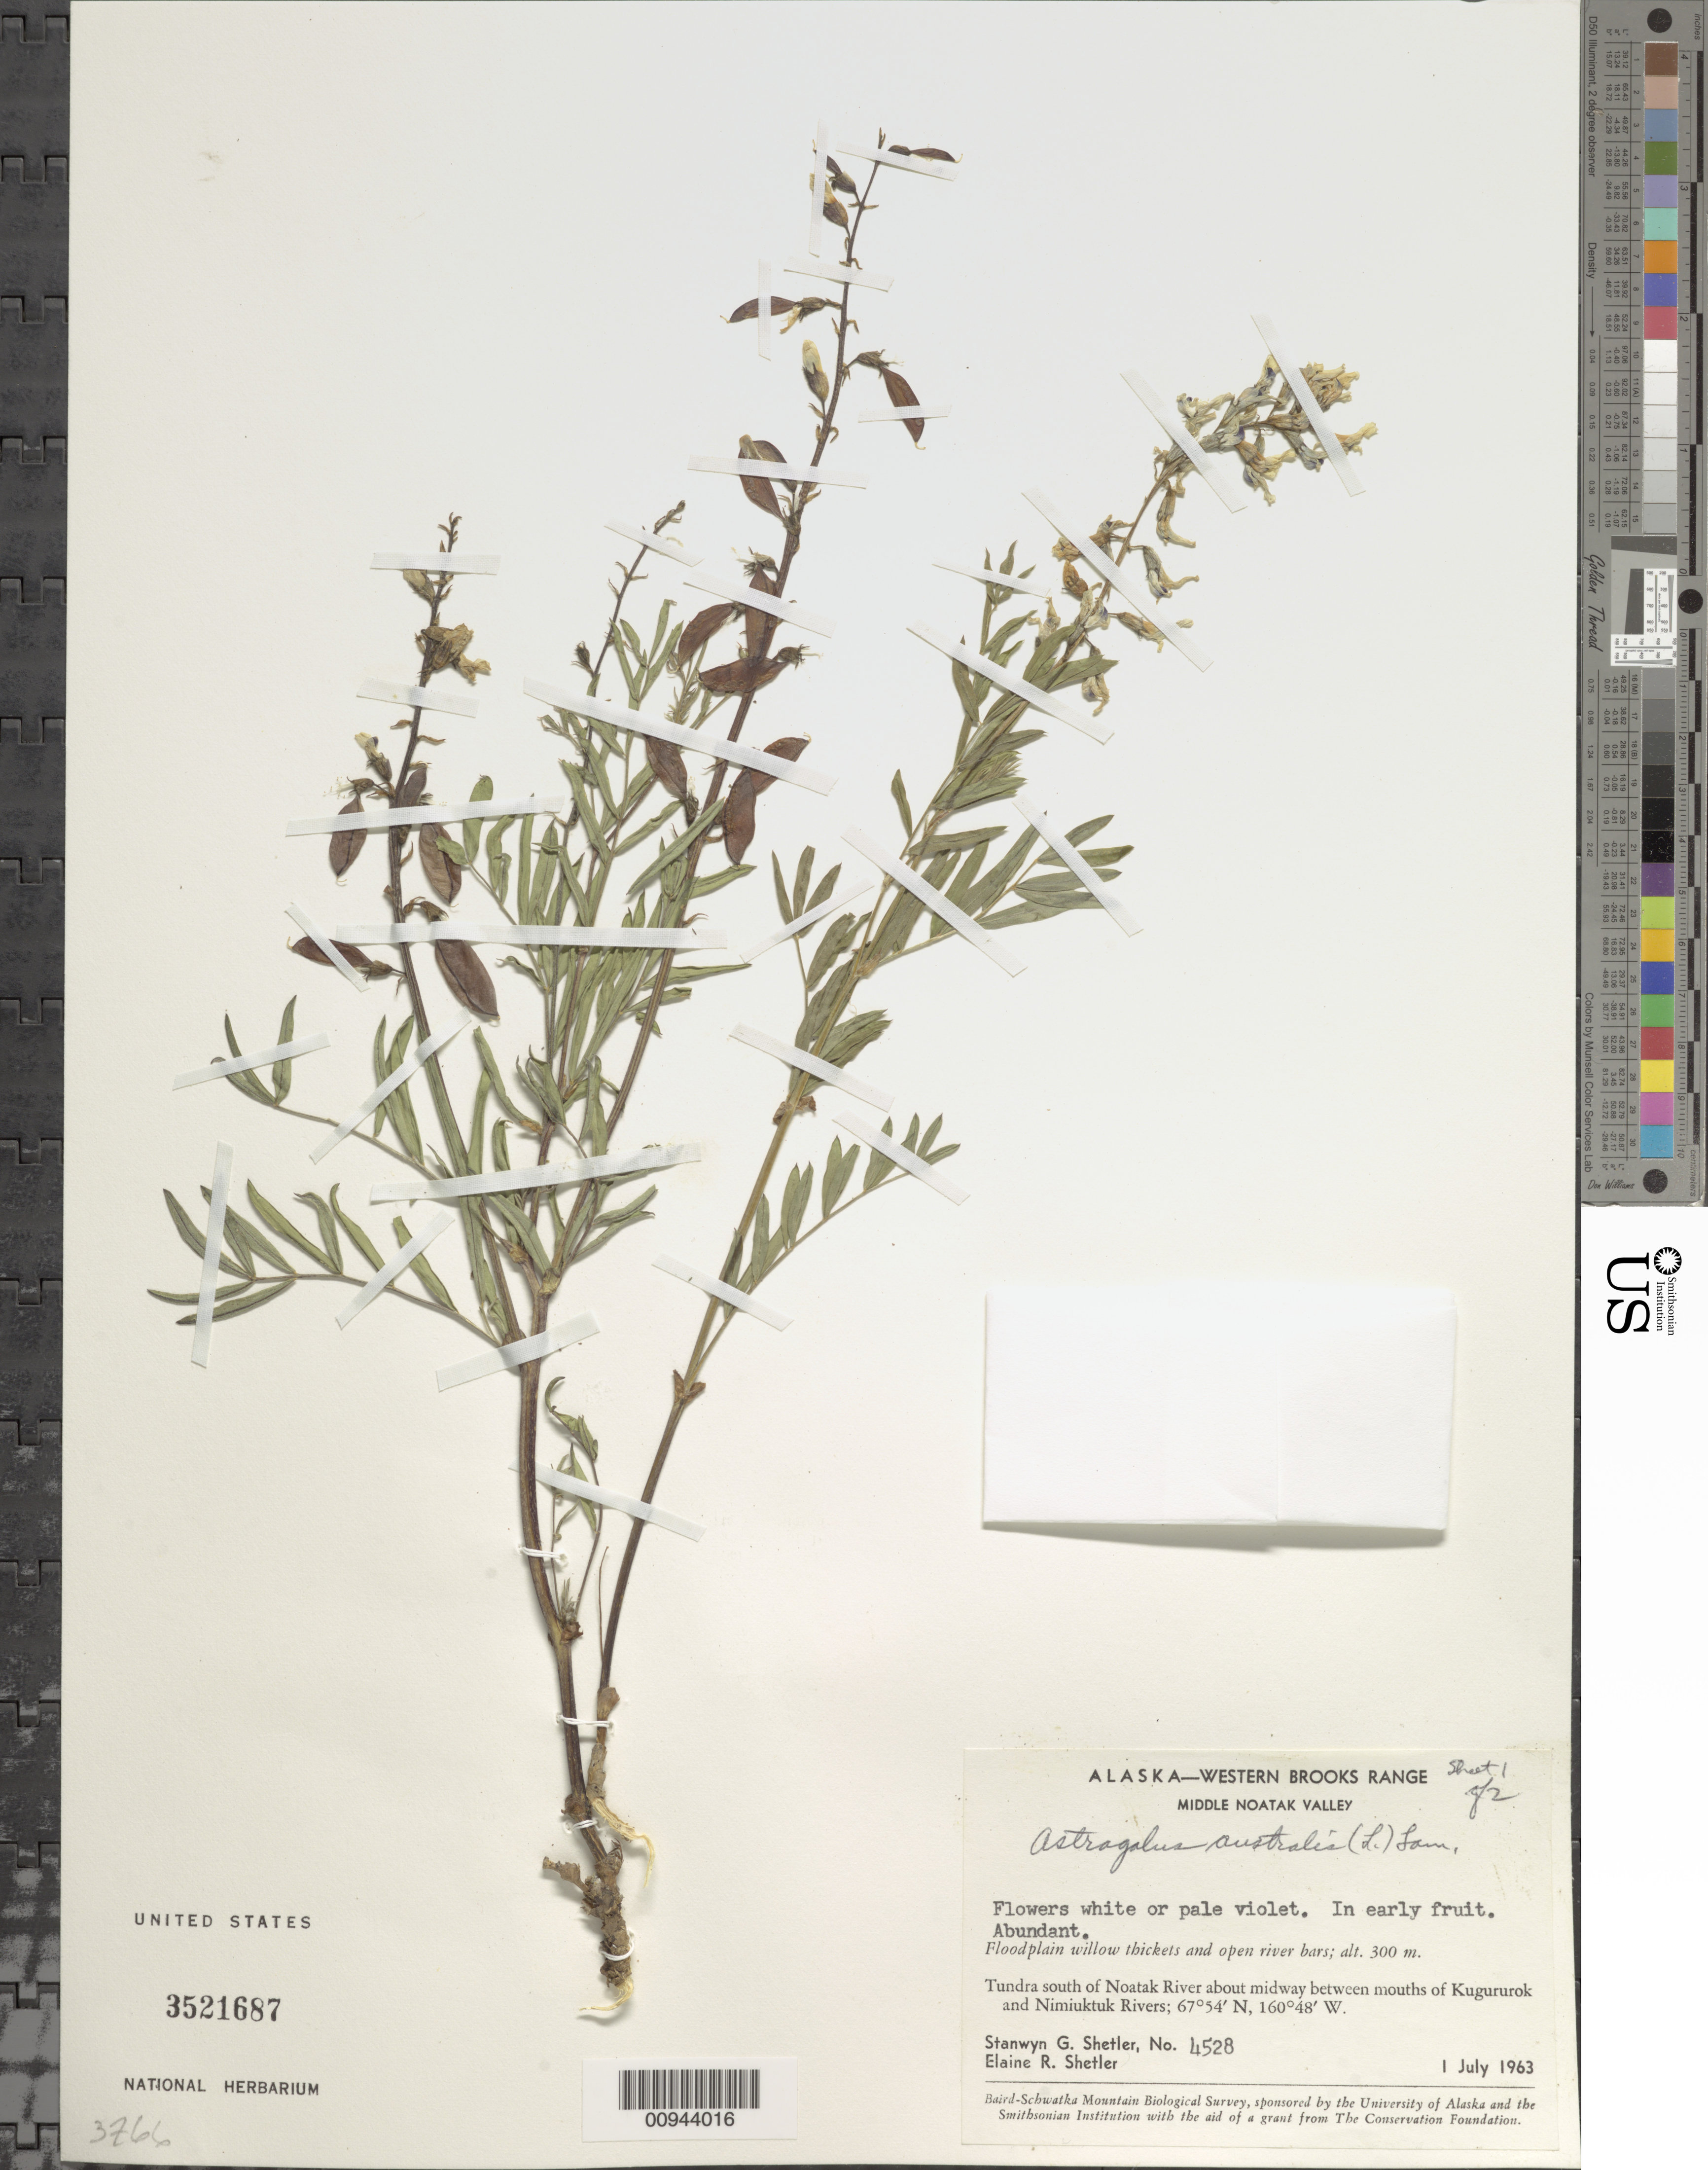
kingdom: Plantae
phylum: Tracheophyta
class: Magnoliopsida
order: Fabales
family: Fabaceae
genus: Astragalus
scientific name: Astragalus australis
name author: (L.) Lam.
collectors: S. Shetler & E. R. Shetler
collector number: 4528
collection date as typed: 01 Jul 1963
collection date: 1963-07-01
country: United States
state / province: Alaska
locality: S of Noatak River about midway between mouths of Kugururok and Nimiuktuk Rivers. Western Brooks Range, Middle Noatak Valley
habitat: Tundra. Floodplain willow thickets and open river bars.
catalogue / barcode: US 3521687